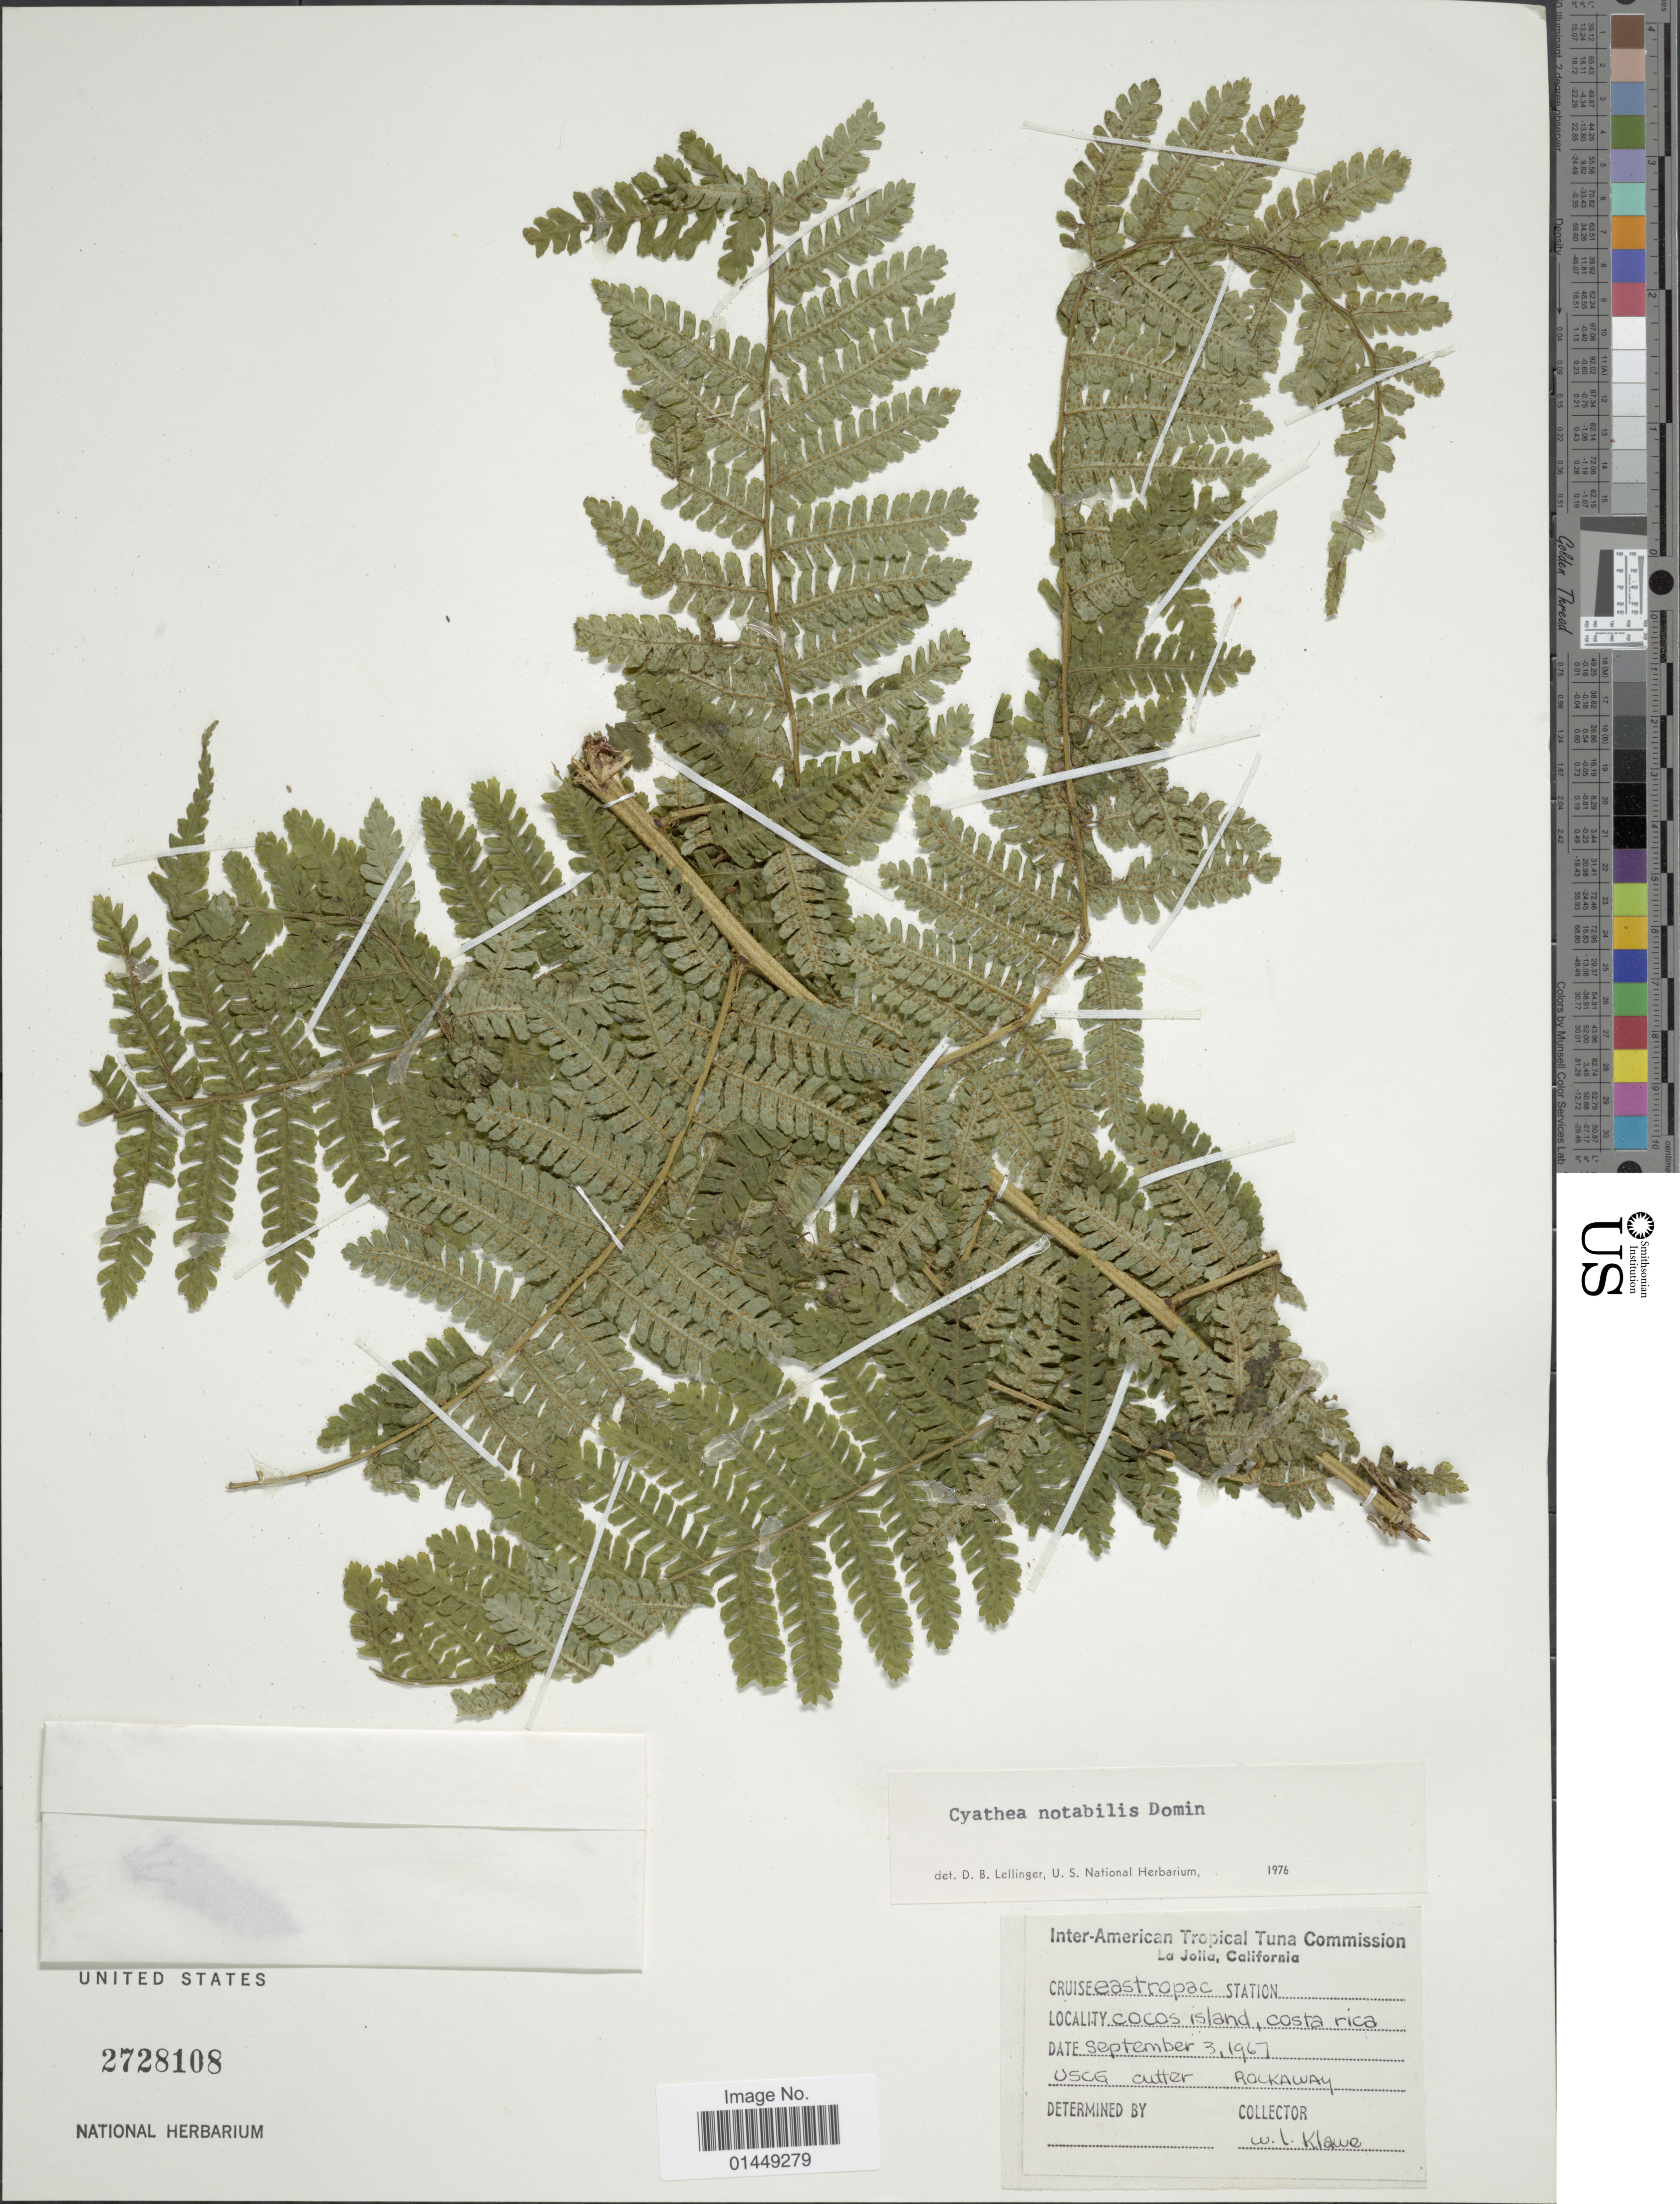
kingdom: Plantae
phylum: Tracheophyta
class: Polypodiopsida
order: Cyatheales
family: Cyatheaceae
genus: Cyathea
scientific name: Cyathea notabilis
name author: Domin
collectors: W. Klawe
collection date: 1967-09-03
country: Costa Rica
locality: Cocos island, Costa Rica.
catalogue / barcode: US 2728108